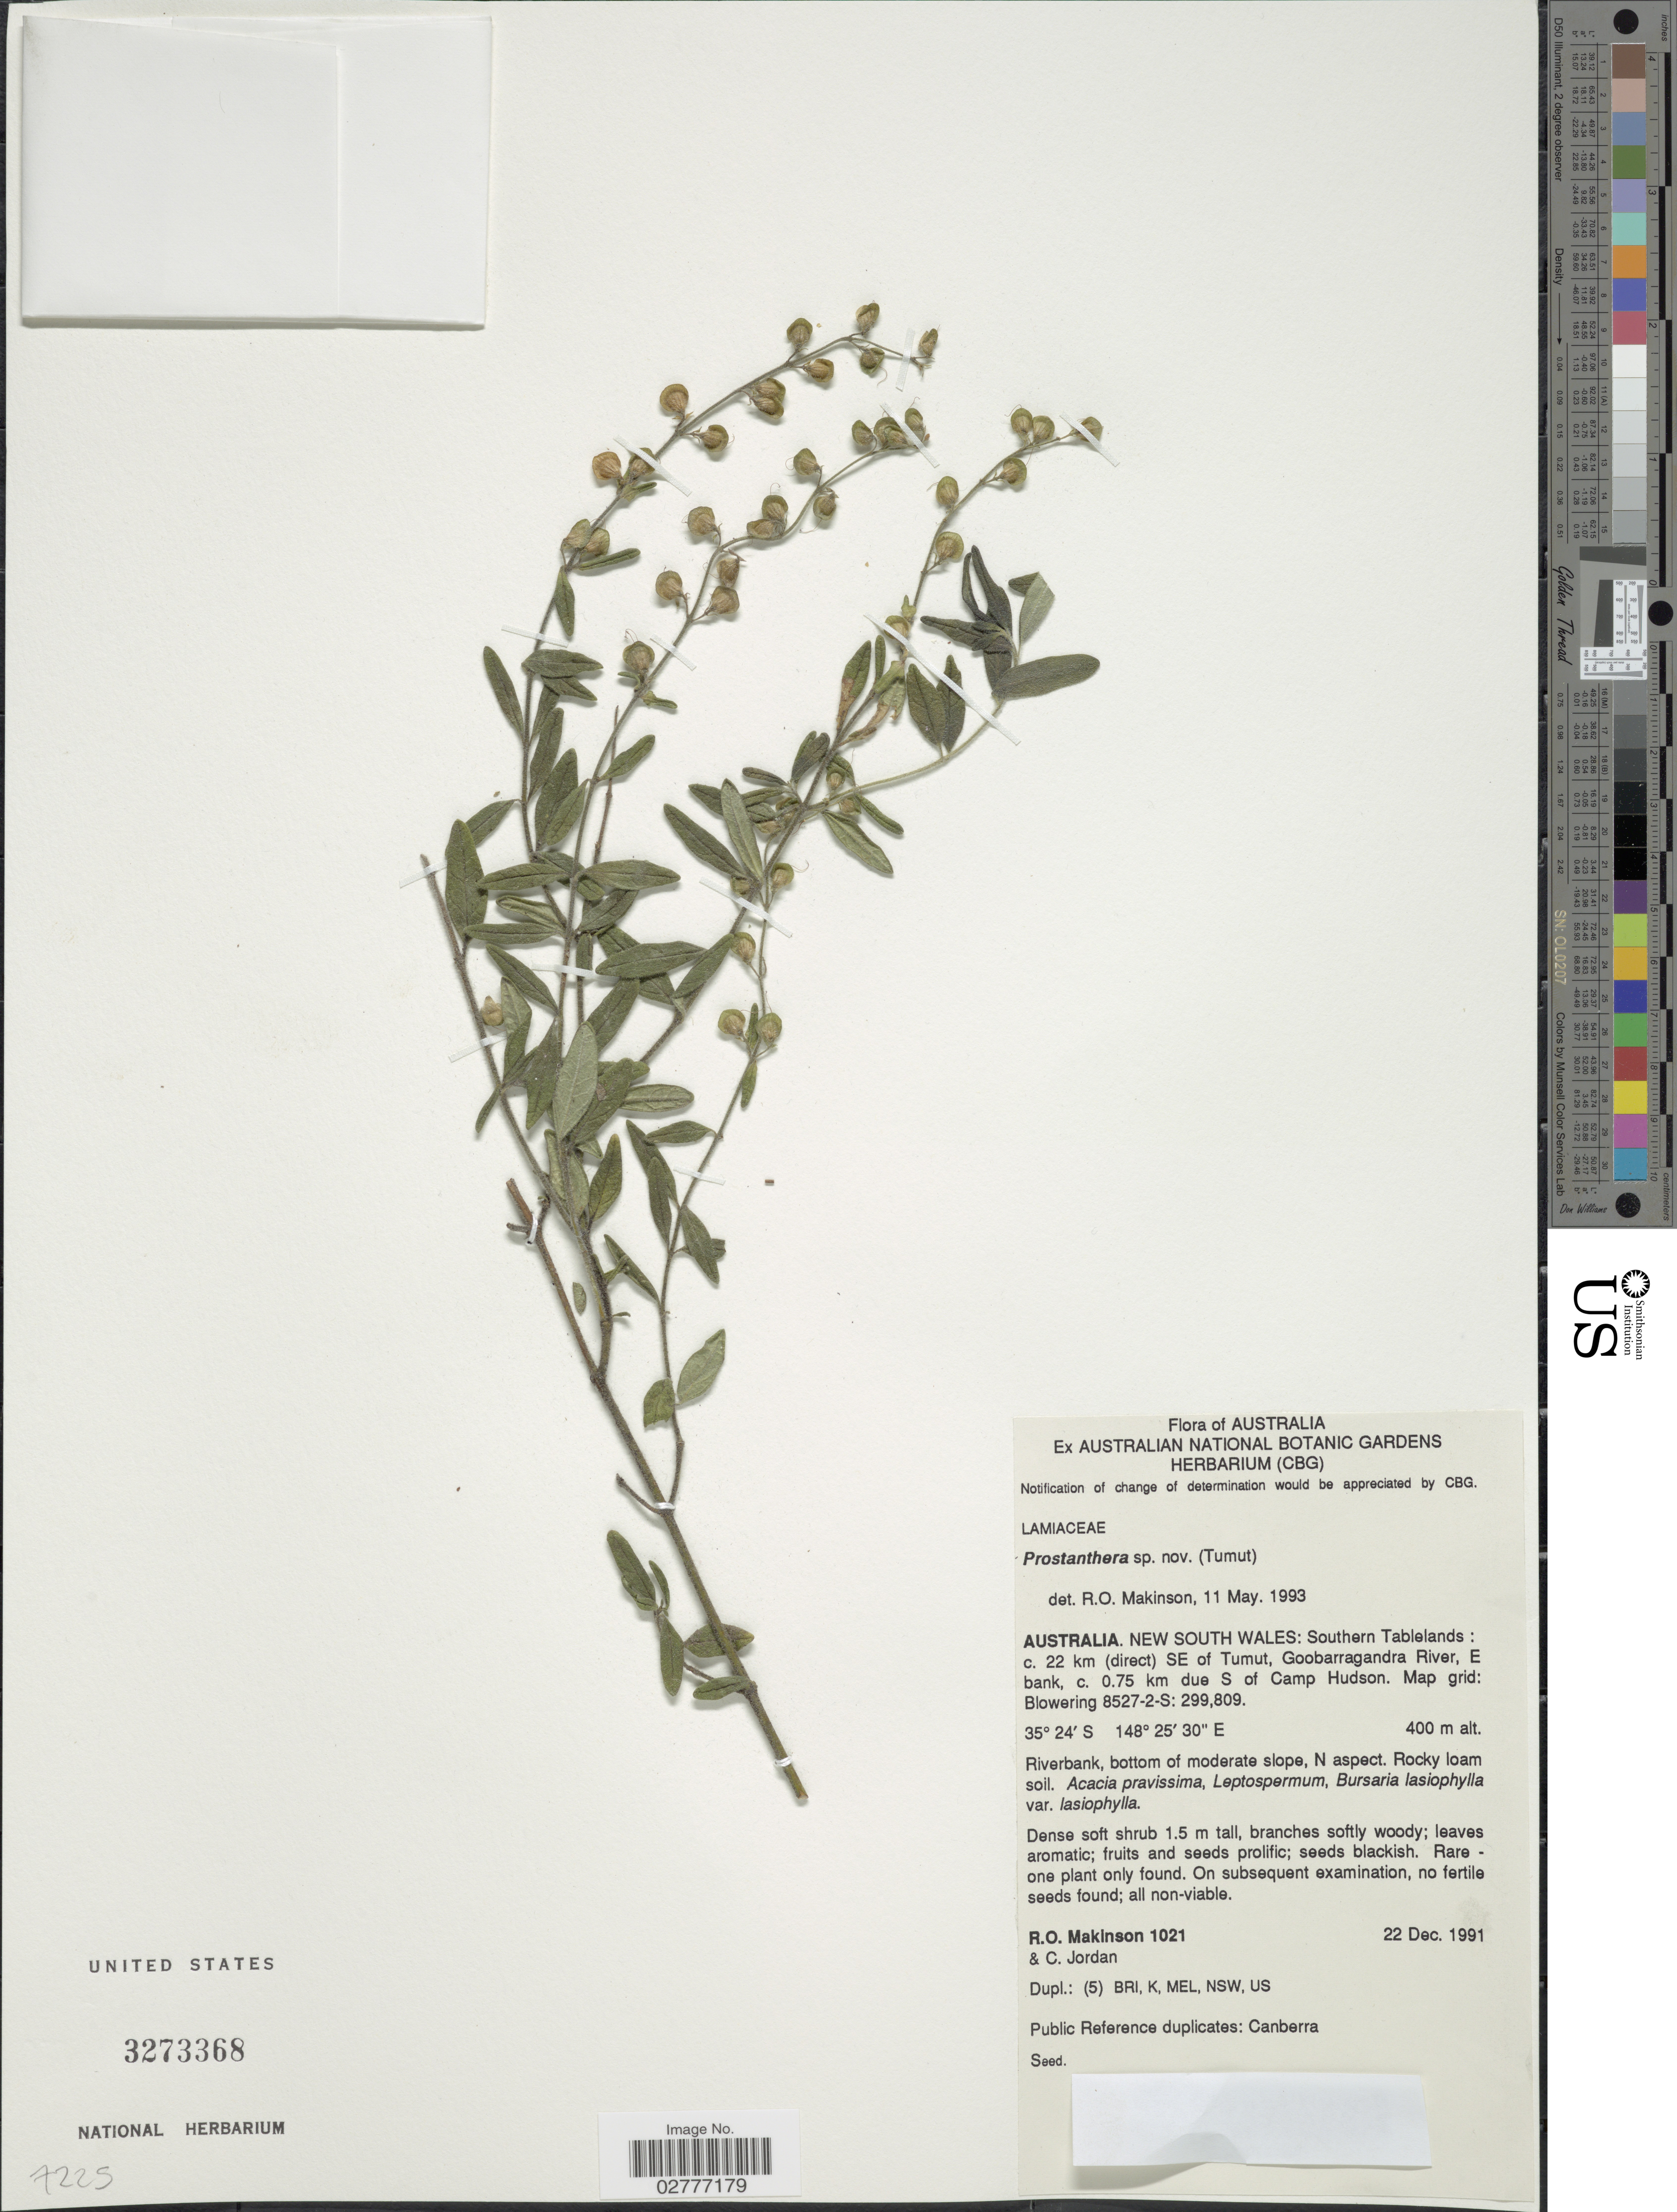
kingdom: Plantae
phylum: Tracheophyta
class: Magnoliopsida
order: Lamiales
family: Lamiaceae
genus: Prostanthera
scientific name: Prostanthera sp.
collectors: R. Makinson & C. Jordan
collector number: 1021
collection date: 1991-12-22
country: Australia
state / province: New South Wales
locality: Southern Tablelands: c. 22 km (direct) SE of Tumut, Goobarragandra River, E bank, c. 0.75 km due S of Camp Hudson. Map grid: Blowering 8527-2-S: 299.809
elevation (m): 400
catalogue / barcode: US 3273368